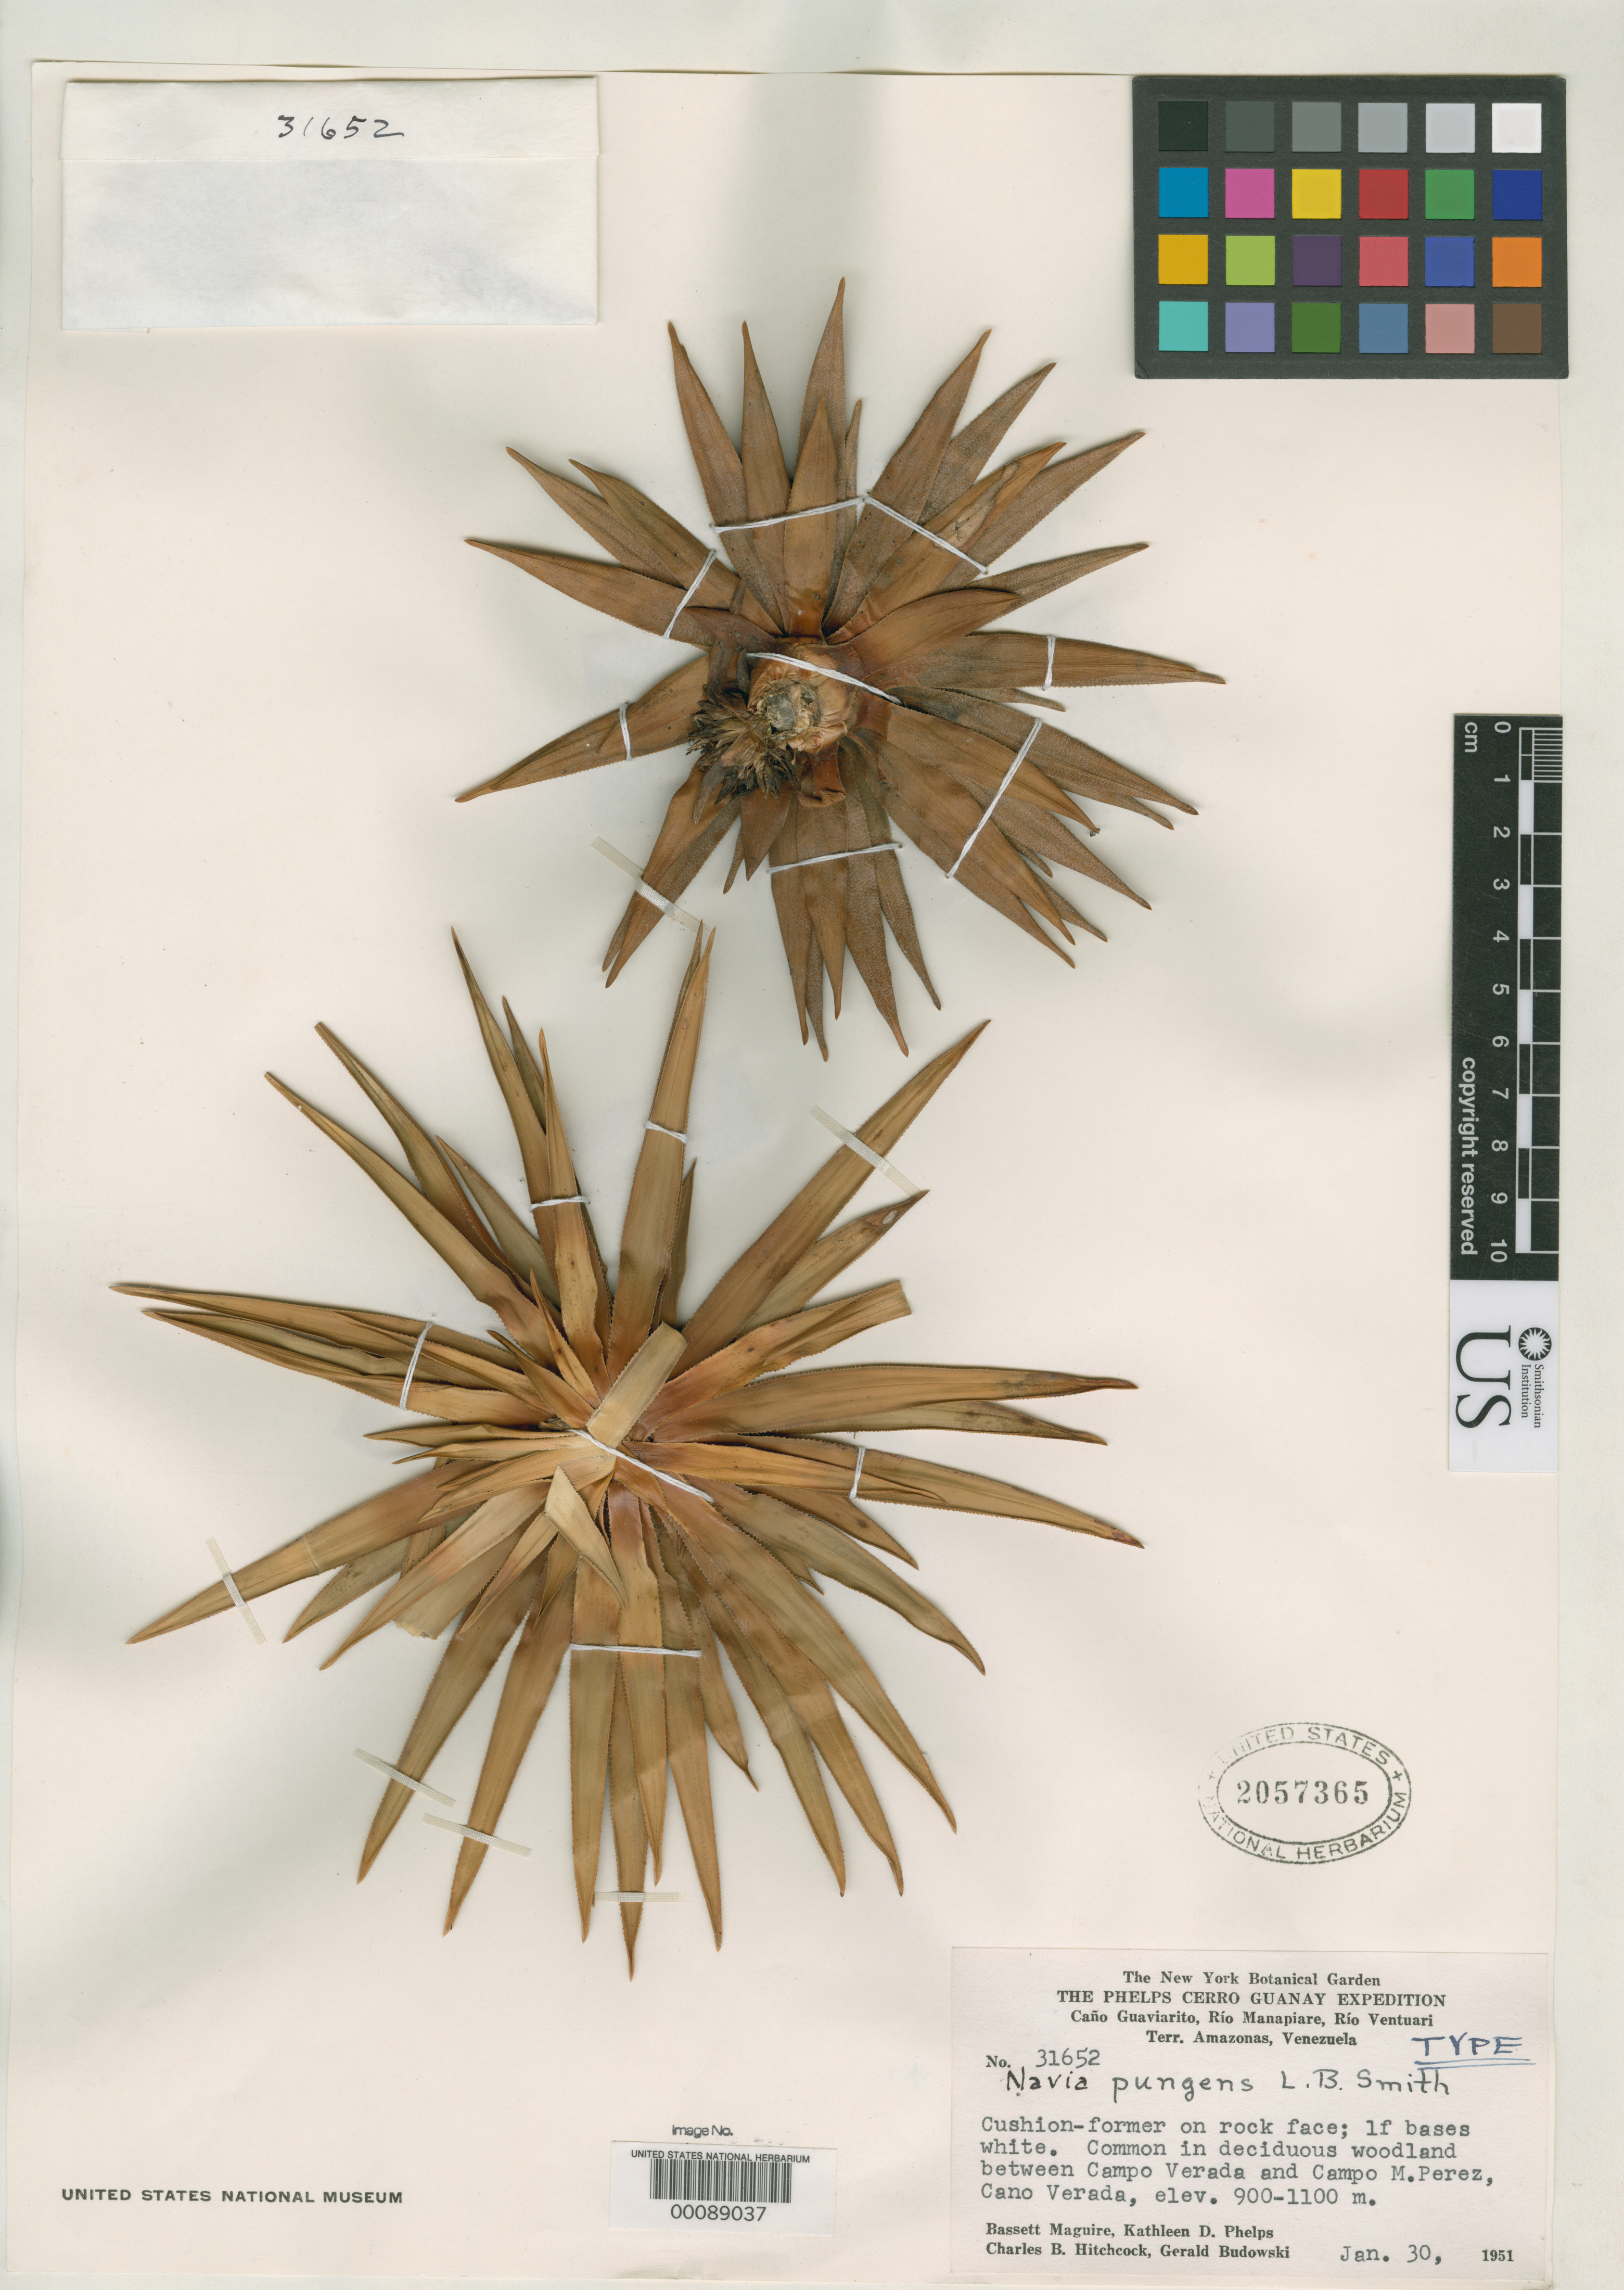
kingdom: Plantae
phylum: Tracheophyta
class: Liliopsida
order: Poales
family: Bromeliaceae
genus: Navia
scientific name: Navia pungens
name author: L.B. Sm.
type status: Holotype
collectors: B. Maguire, K. D. Phelps, C. B. Hitchcock & G. Budowski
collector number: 31652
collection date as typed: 30 Jan 1951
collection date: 1951-01-30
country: Venezuela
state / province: Amazonas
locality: Cano Guaviarito, Rio Manapiare, Rio Ventuari.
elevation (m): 900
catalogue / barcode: US 2057365